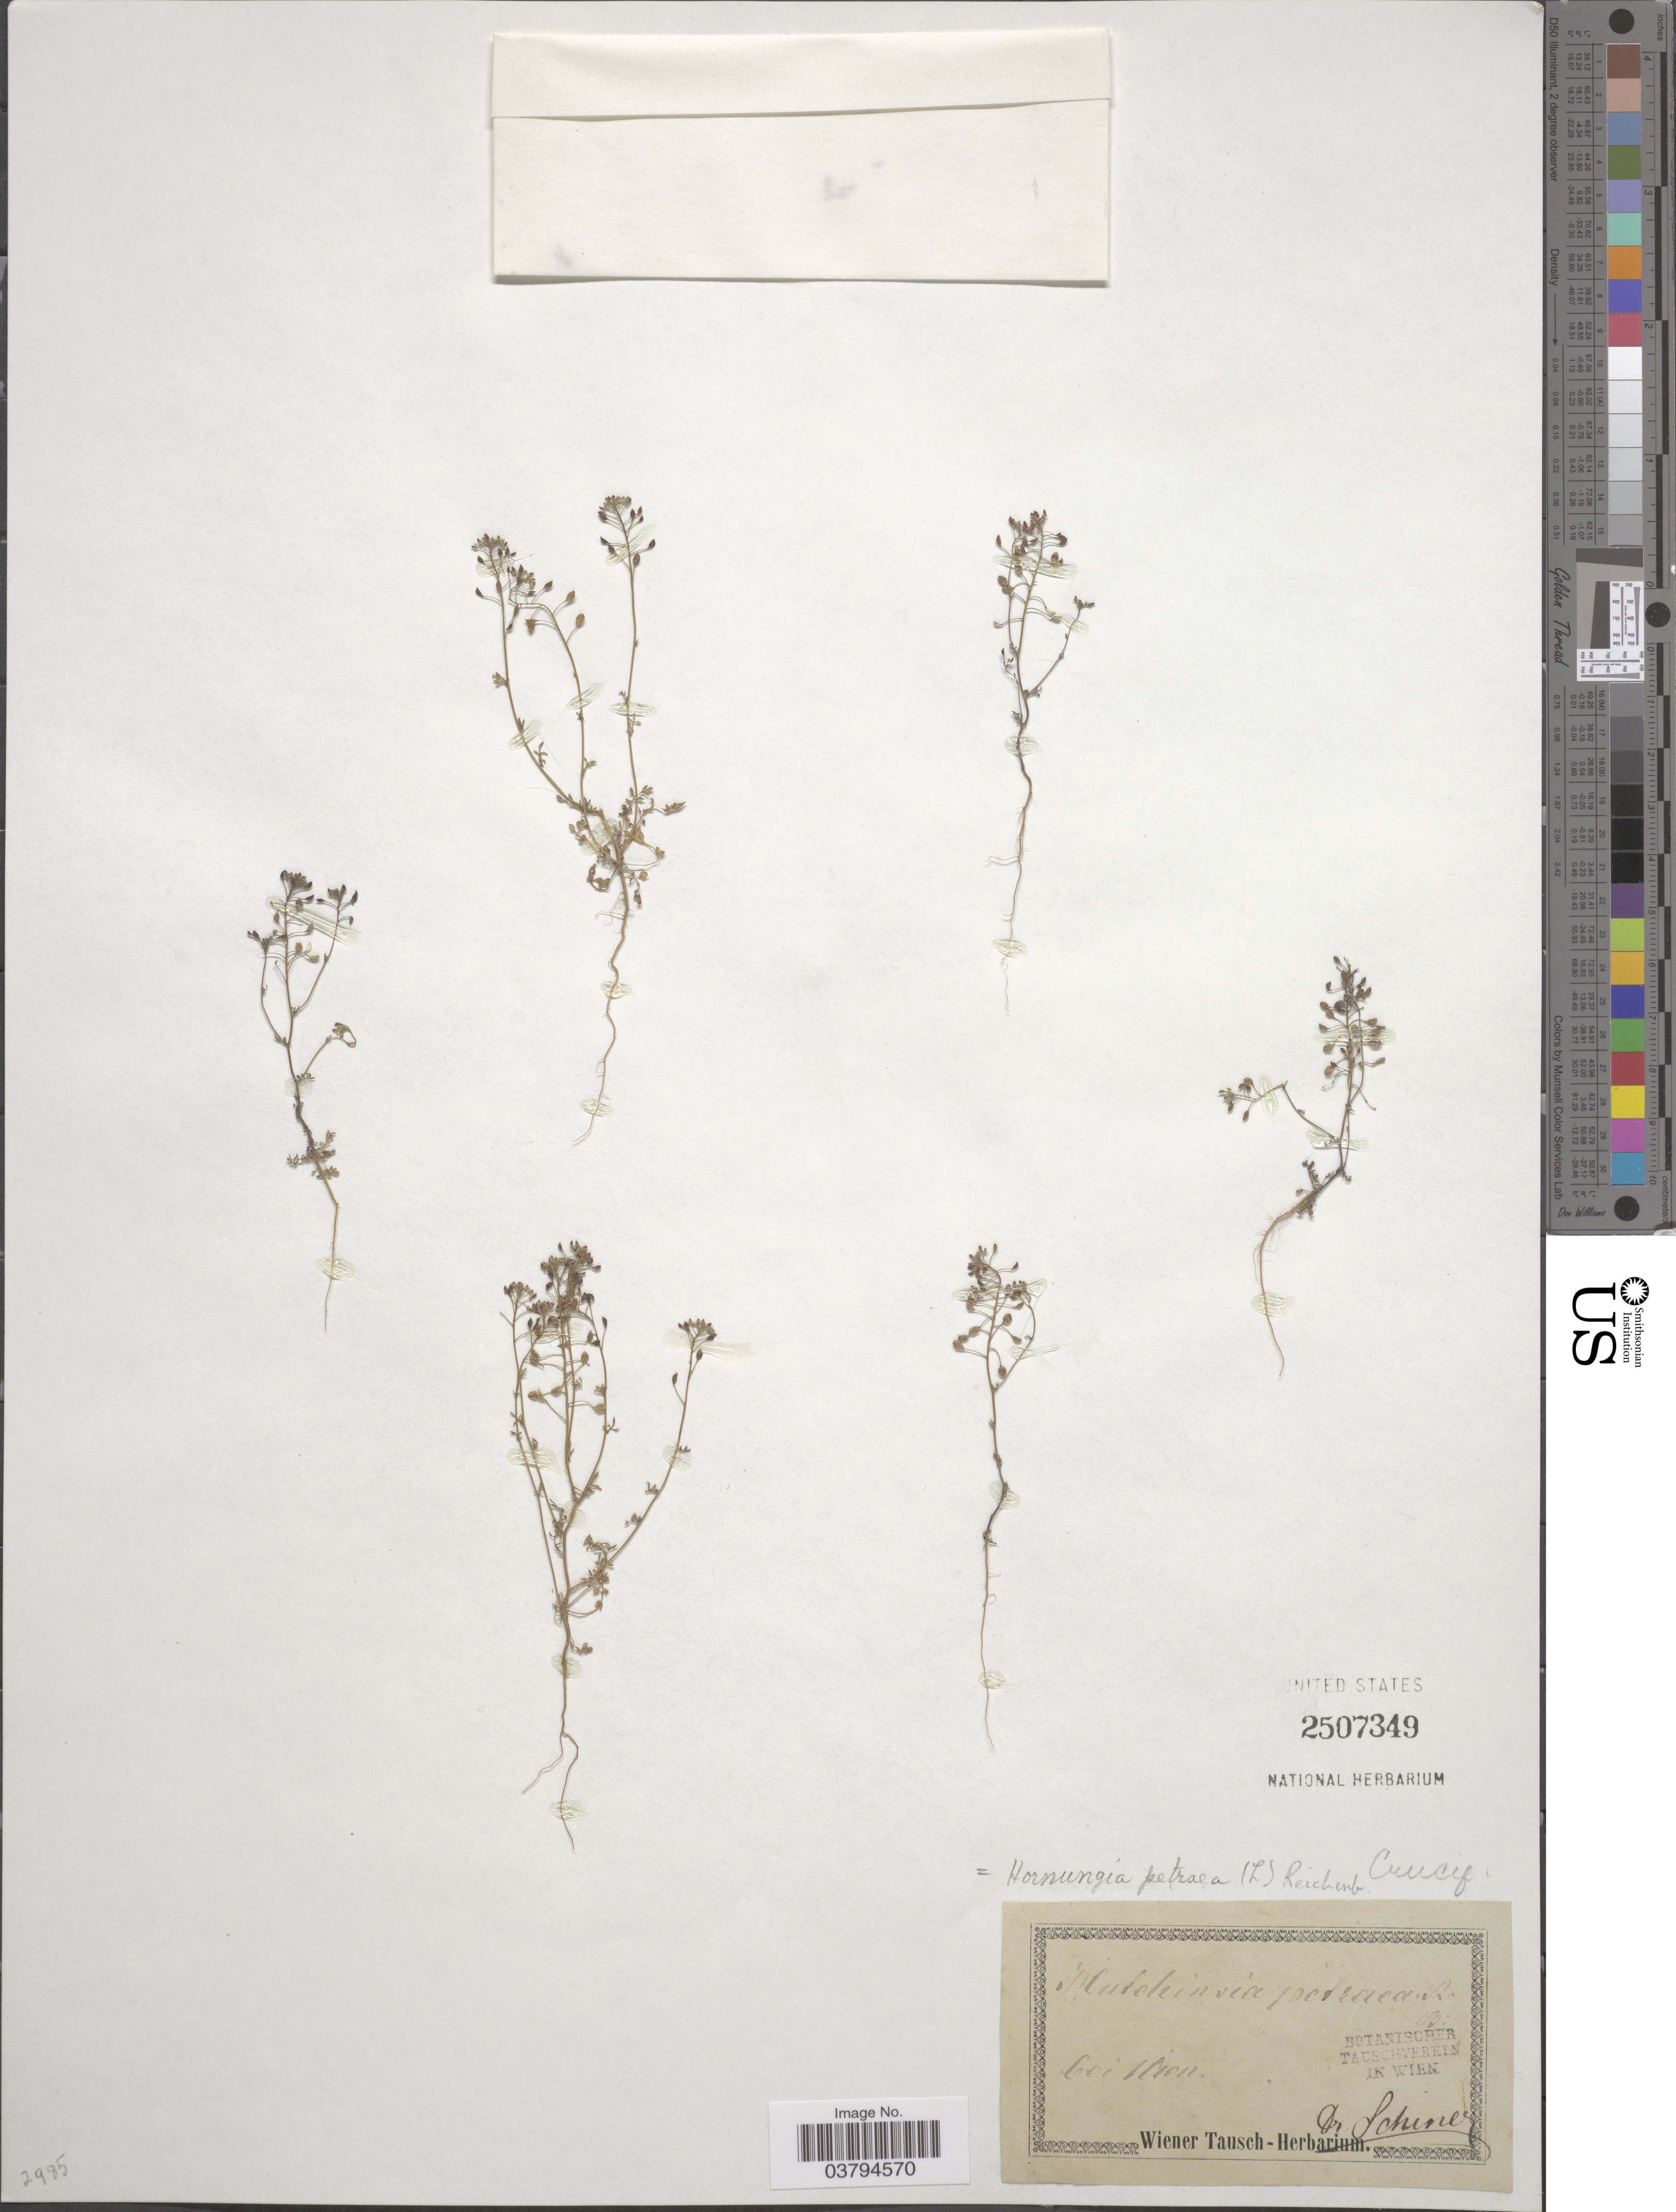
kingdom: Plantae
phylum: Tracheophyta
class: Magnoliopsida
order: Brassicales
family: Brassicaceae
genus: Hutchinsia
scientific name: Hutchinsia petraea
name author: W.T. Aiton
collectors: Schiner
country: Austria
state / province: Wien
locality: Bei Wien.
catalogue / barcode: US 2507349